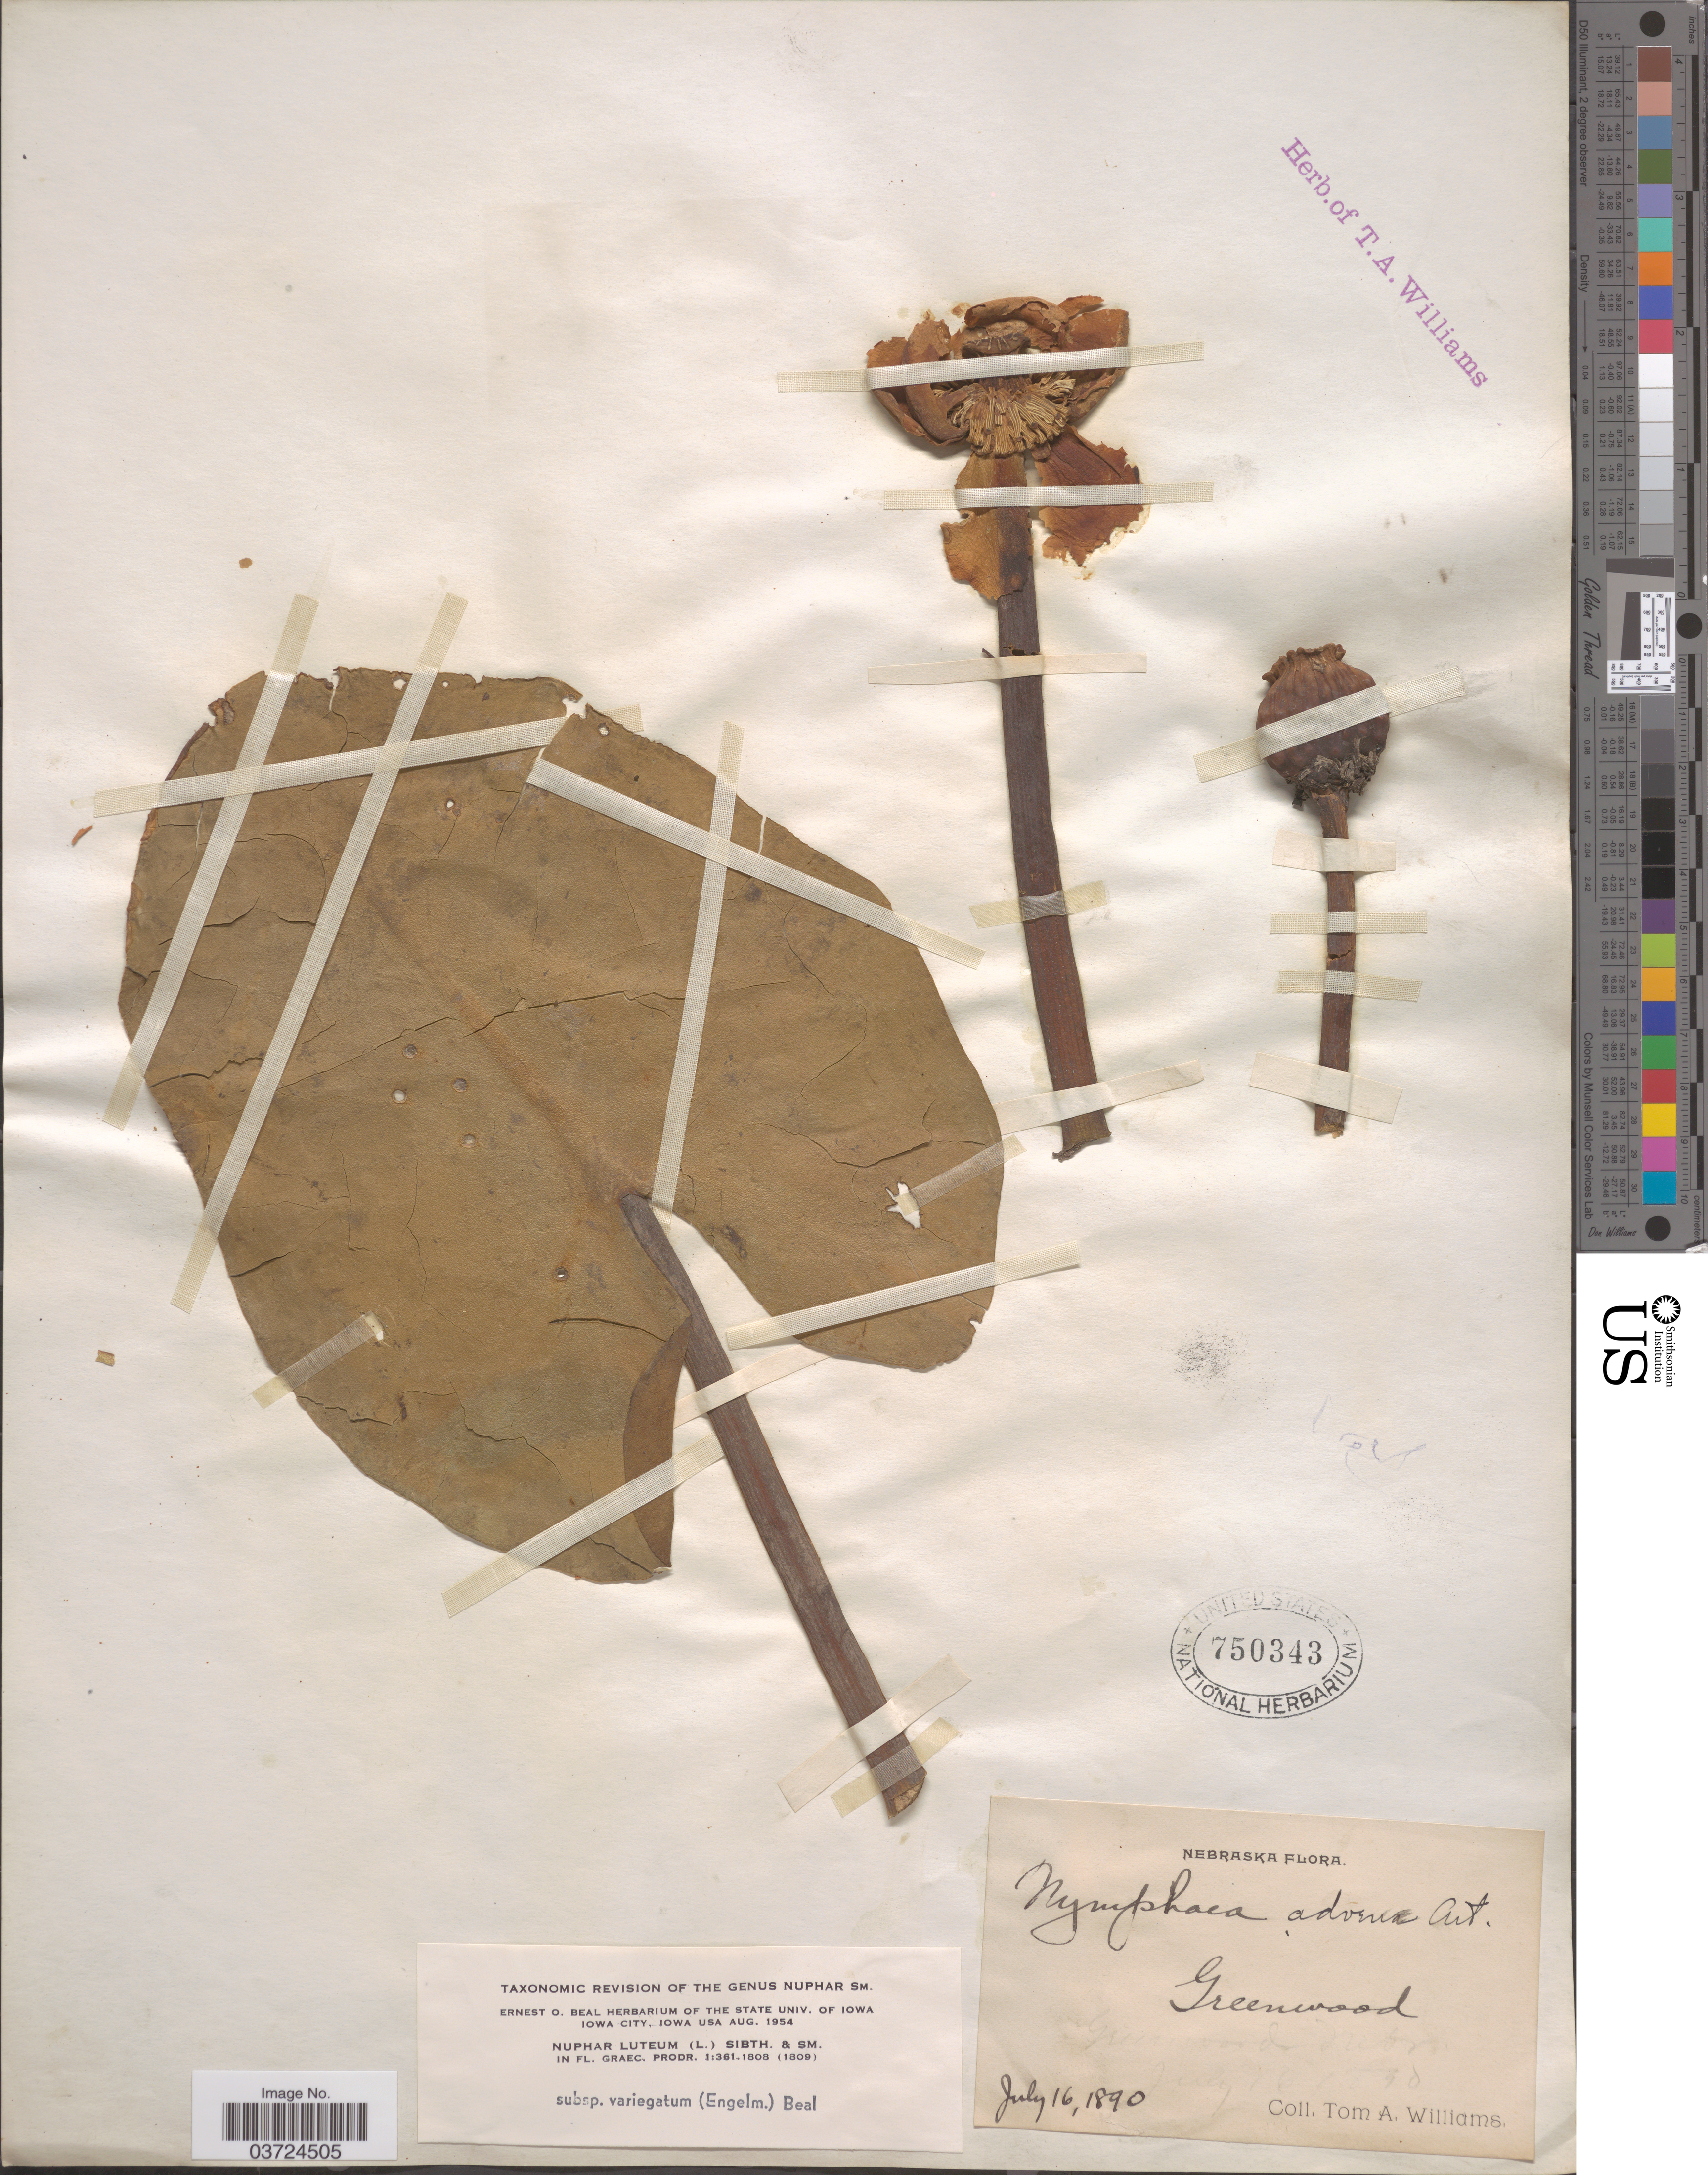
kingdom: Plantae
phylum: Tracheophyta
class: Magnoliopsida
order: Nymphaeales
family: Nymphaeaceae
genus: Nuphar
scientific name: Nuphar lutea subsp. variegata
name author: (Engelm. ex Durand) E.O. Beal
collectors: T. Williams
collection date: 1890-07-16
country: United States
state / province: Nebraska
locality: Greenwood.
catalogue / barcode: US 750343